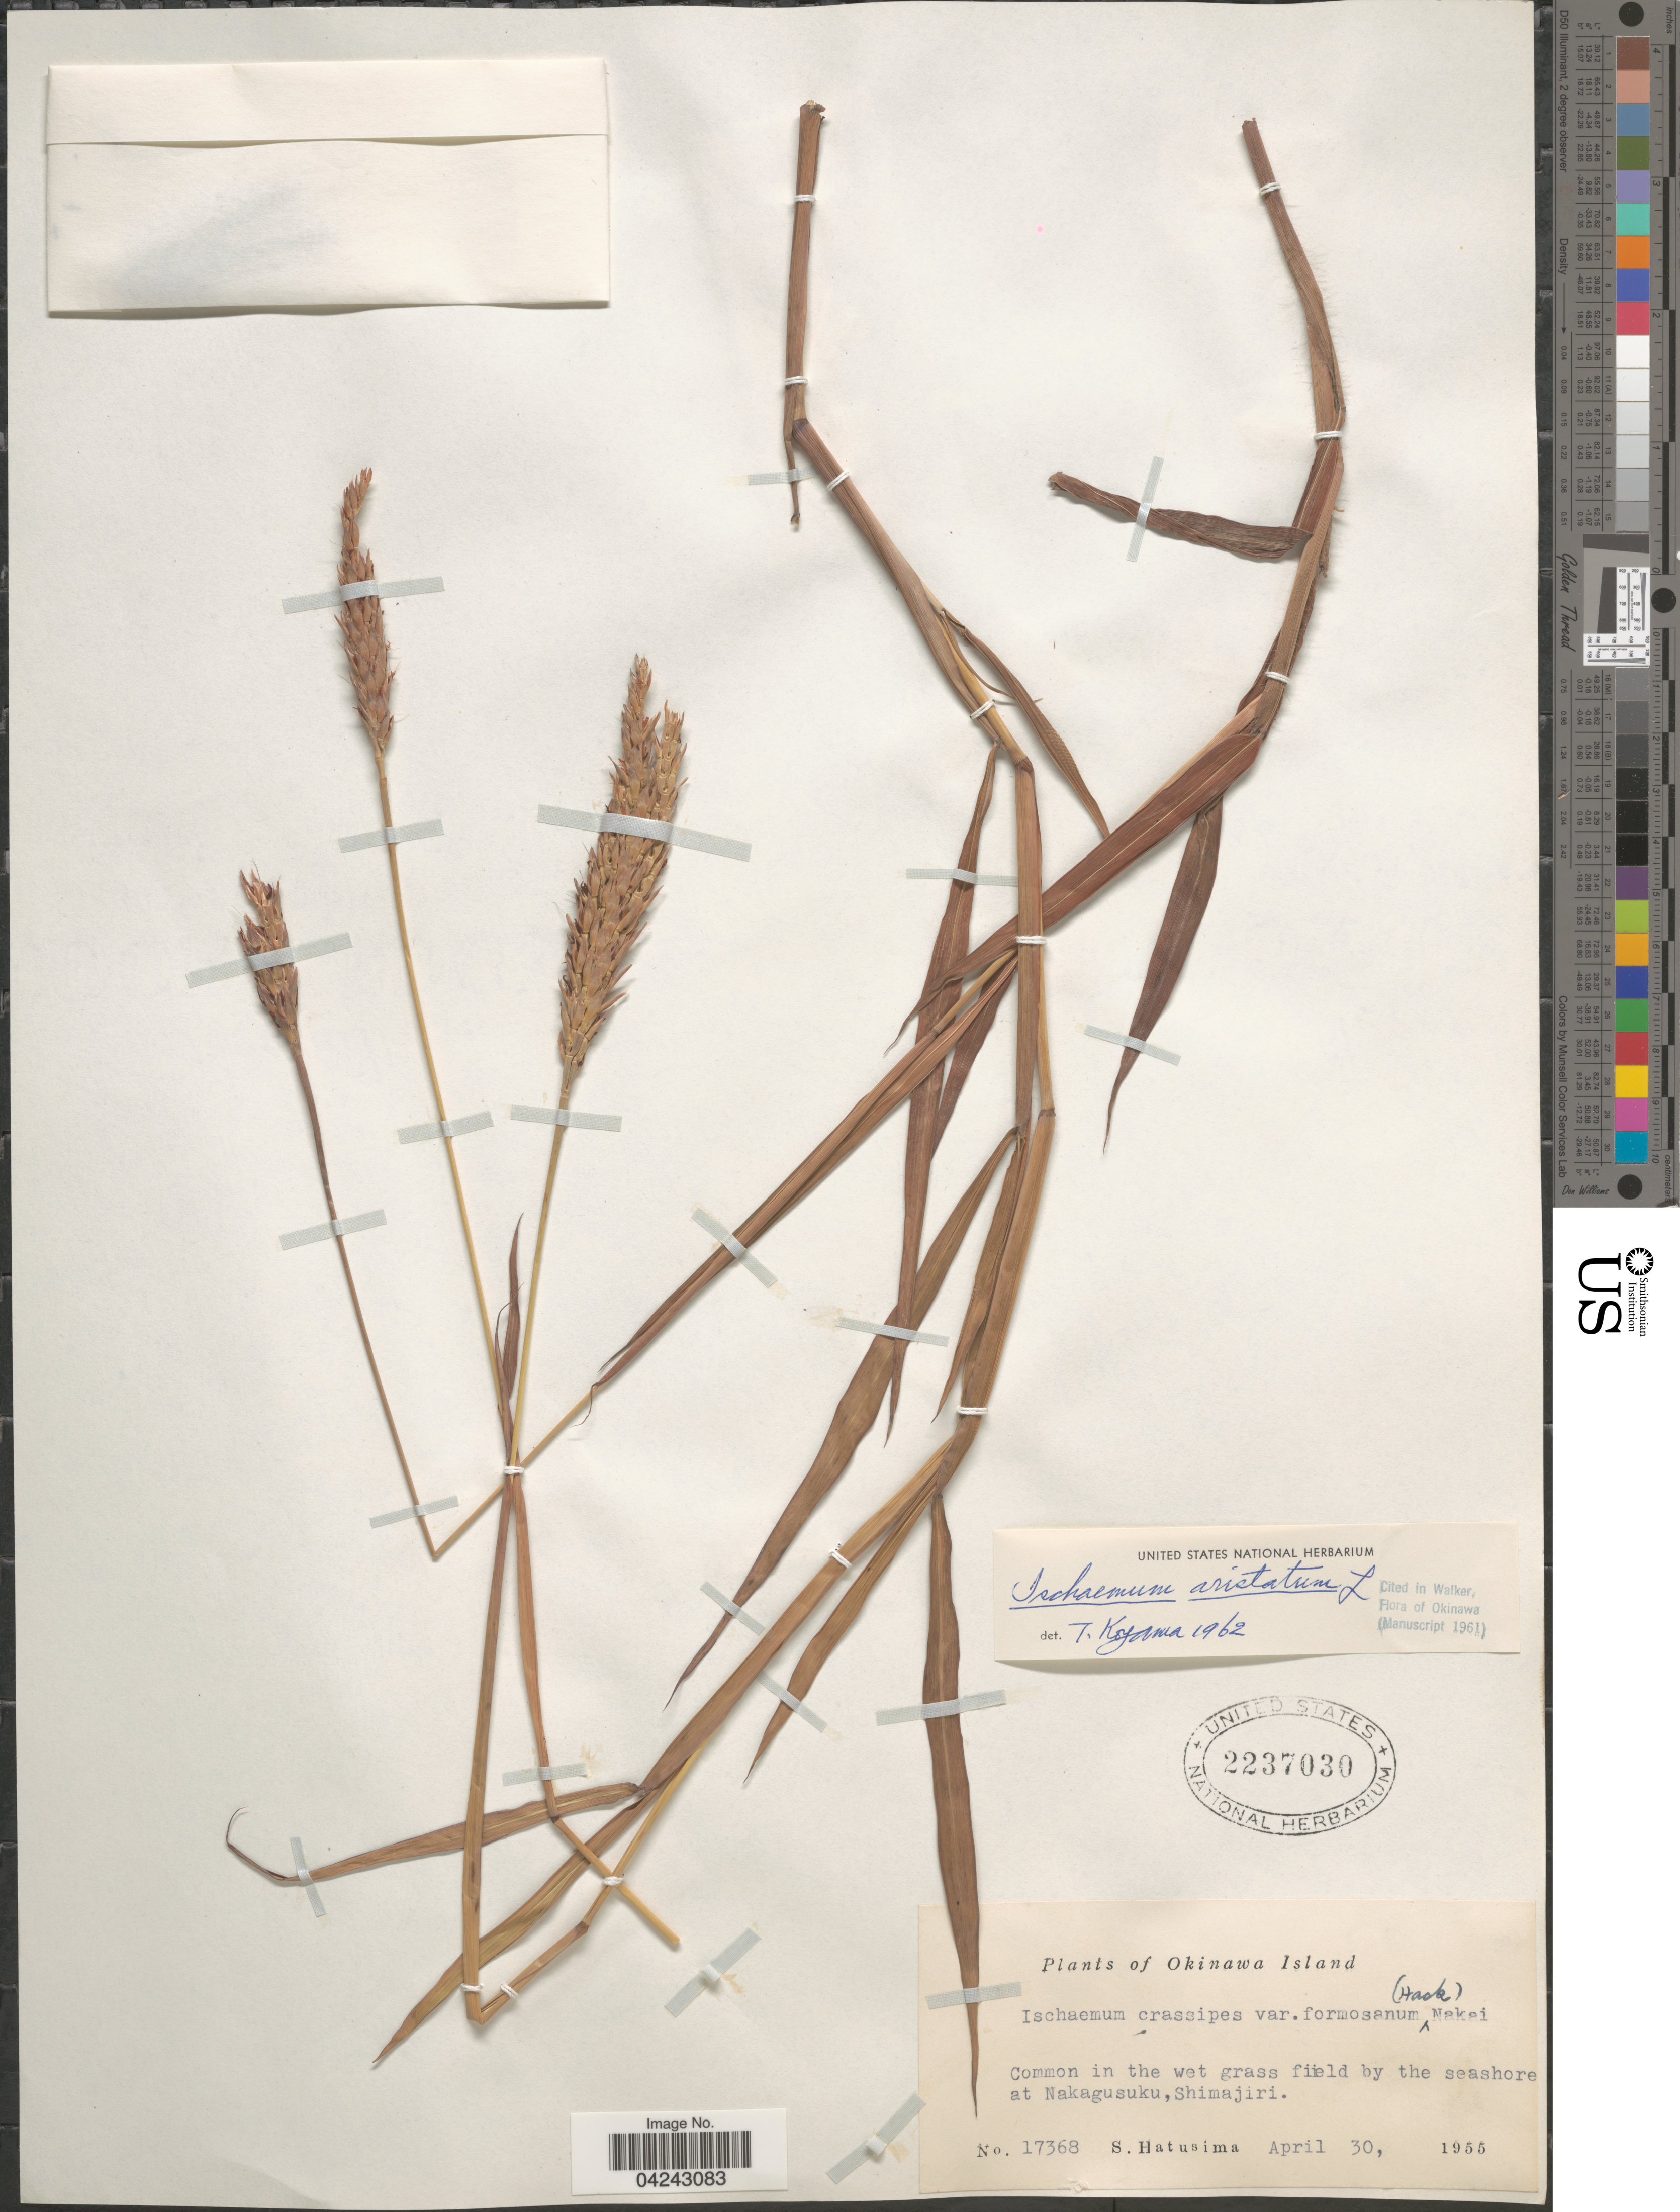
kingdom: Plantae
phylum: Tracheophyta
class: Liliopsida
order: Poales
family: Poaceae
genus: Ischaemum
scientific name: Ischaemum aristatum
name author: L.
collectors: S. Hatusima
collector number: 17368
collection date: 1955-04-30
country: Japan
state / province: Okinawa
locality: Okinawa Island. Common in the wet grass field by the seashore ar Nakagusuku, Shimajiri.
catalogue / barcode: US 2237030